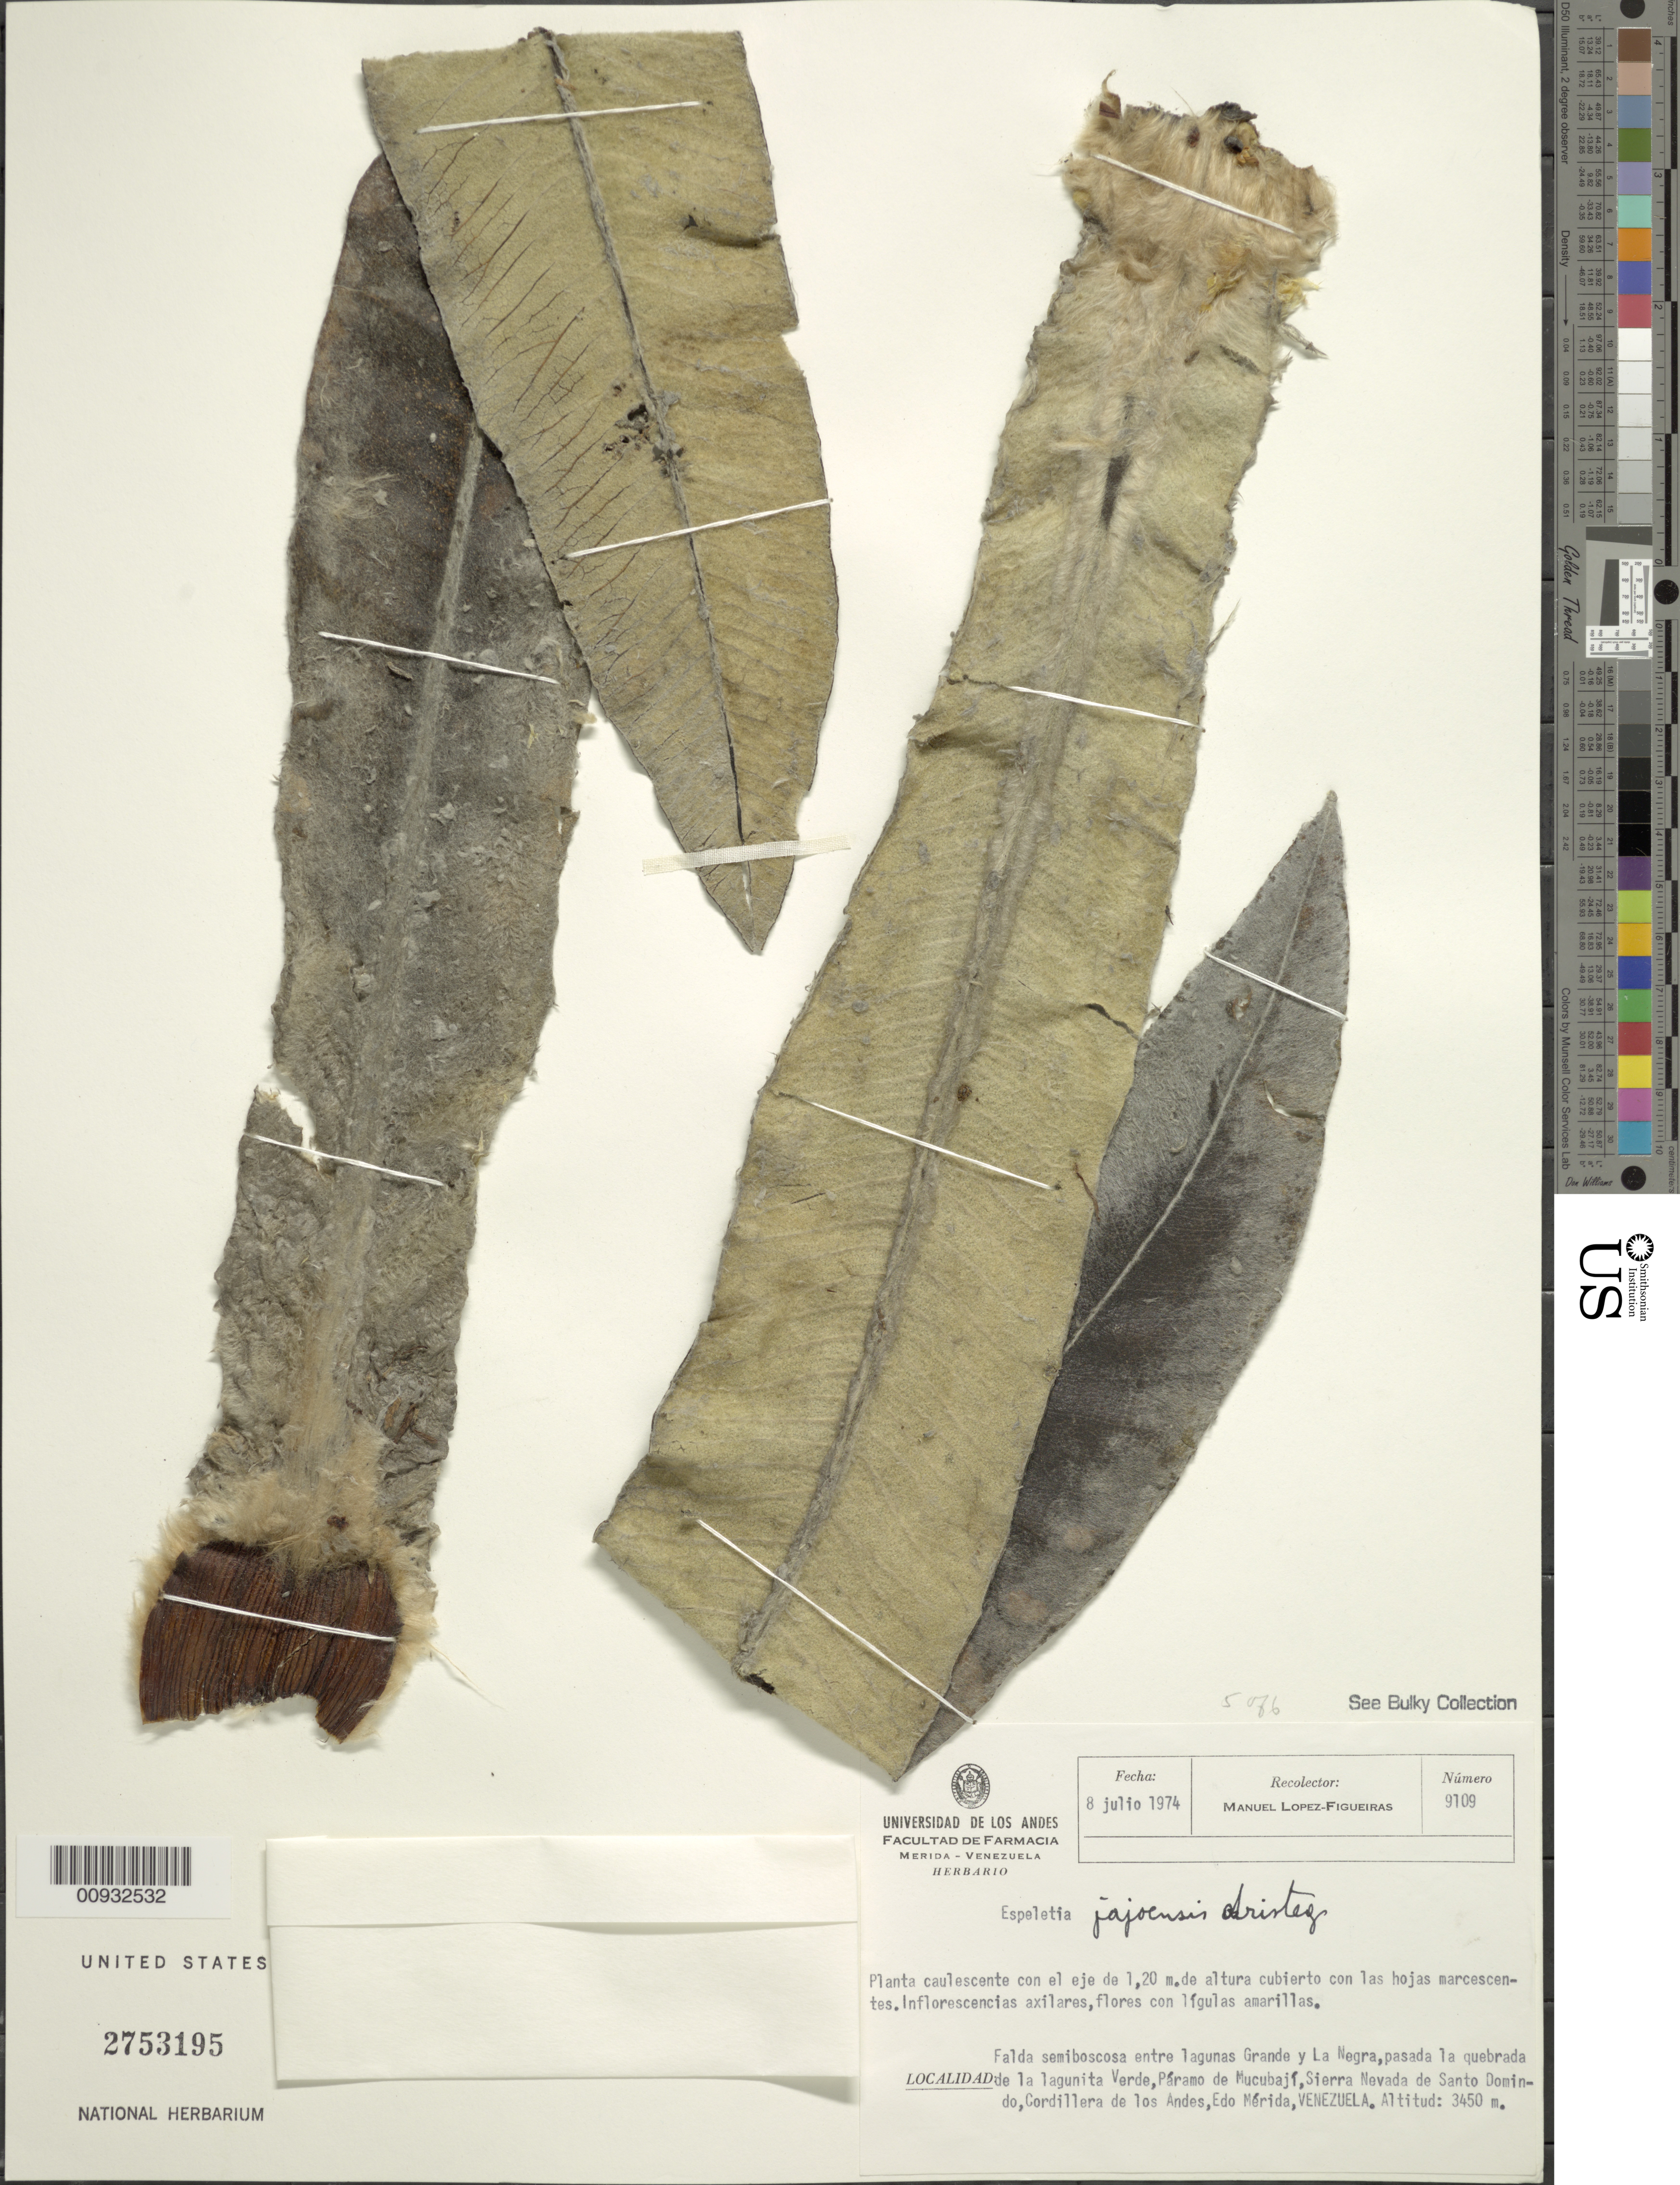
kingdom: Plantae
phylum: Tracheophyta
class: Magnoliopsida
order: Asterales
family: Asteraceae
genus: Espeletia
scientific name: Espeletia jajoensis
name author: Aristeg.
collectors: M. López Figueiras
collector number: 9109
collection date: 1974-07-08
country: Venezuela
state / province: Mérida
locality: Quebrada de la lagunita Verde, Parmo de Mucubaji, Sierra Nevada de Santo Domingo, Cordillera de los Andes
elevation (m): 3450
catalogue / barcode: US 2753195